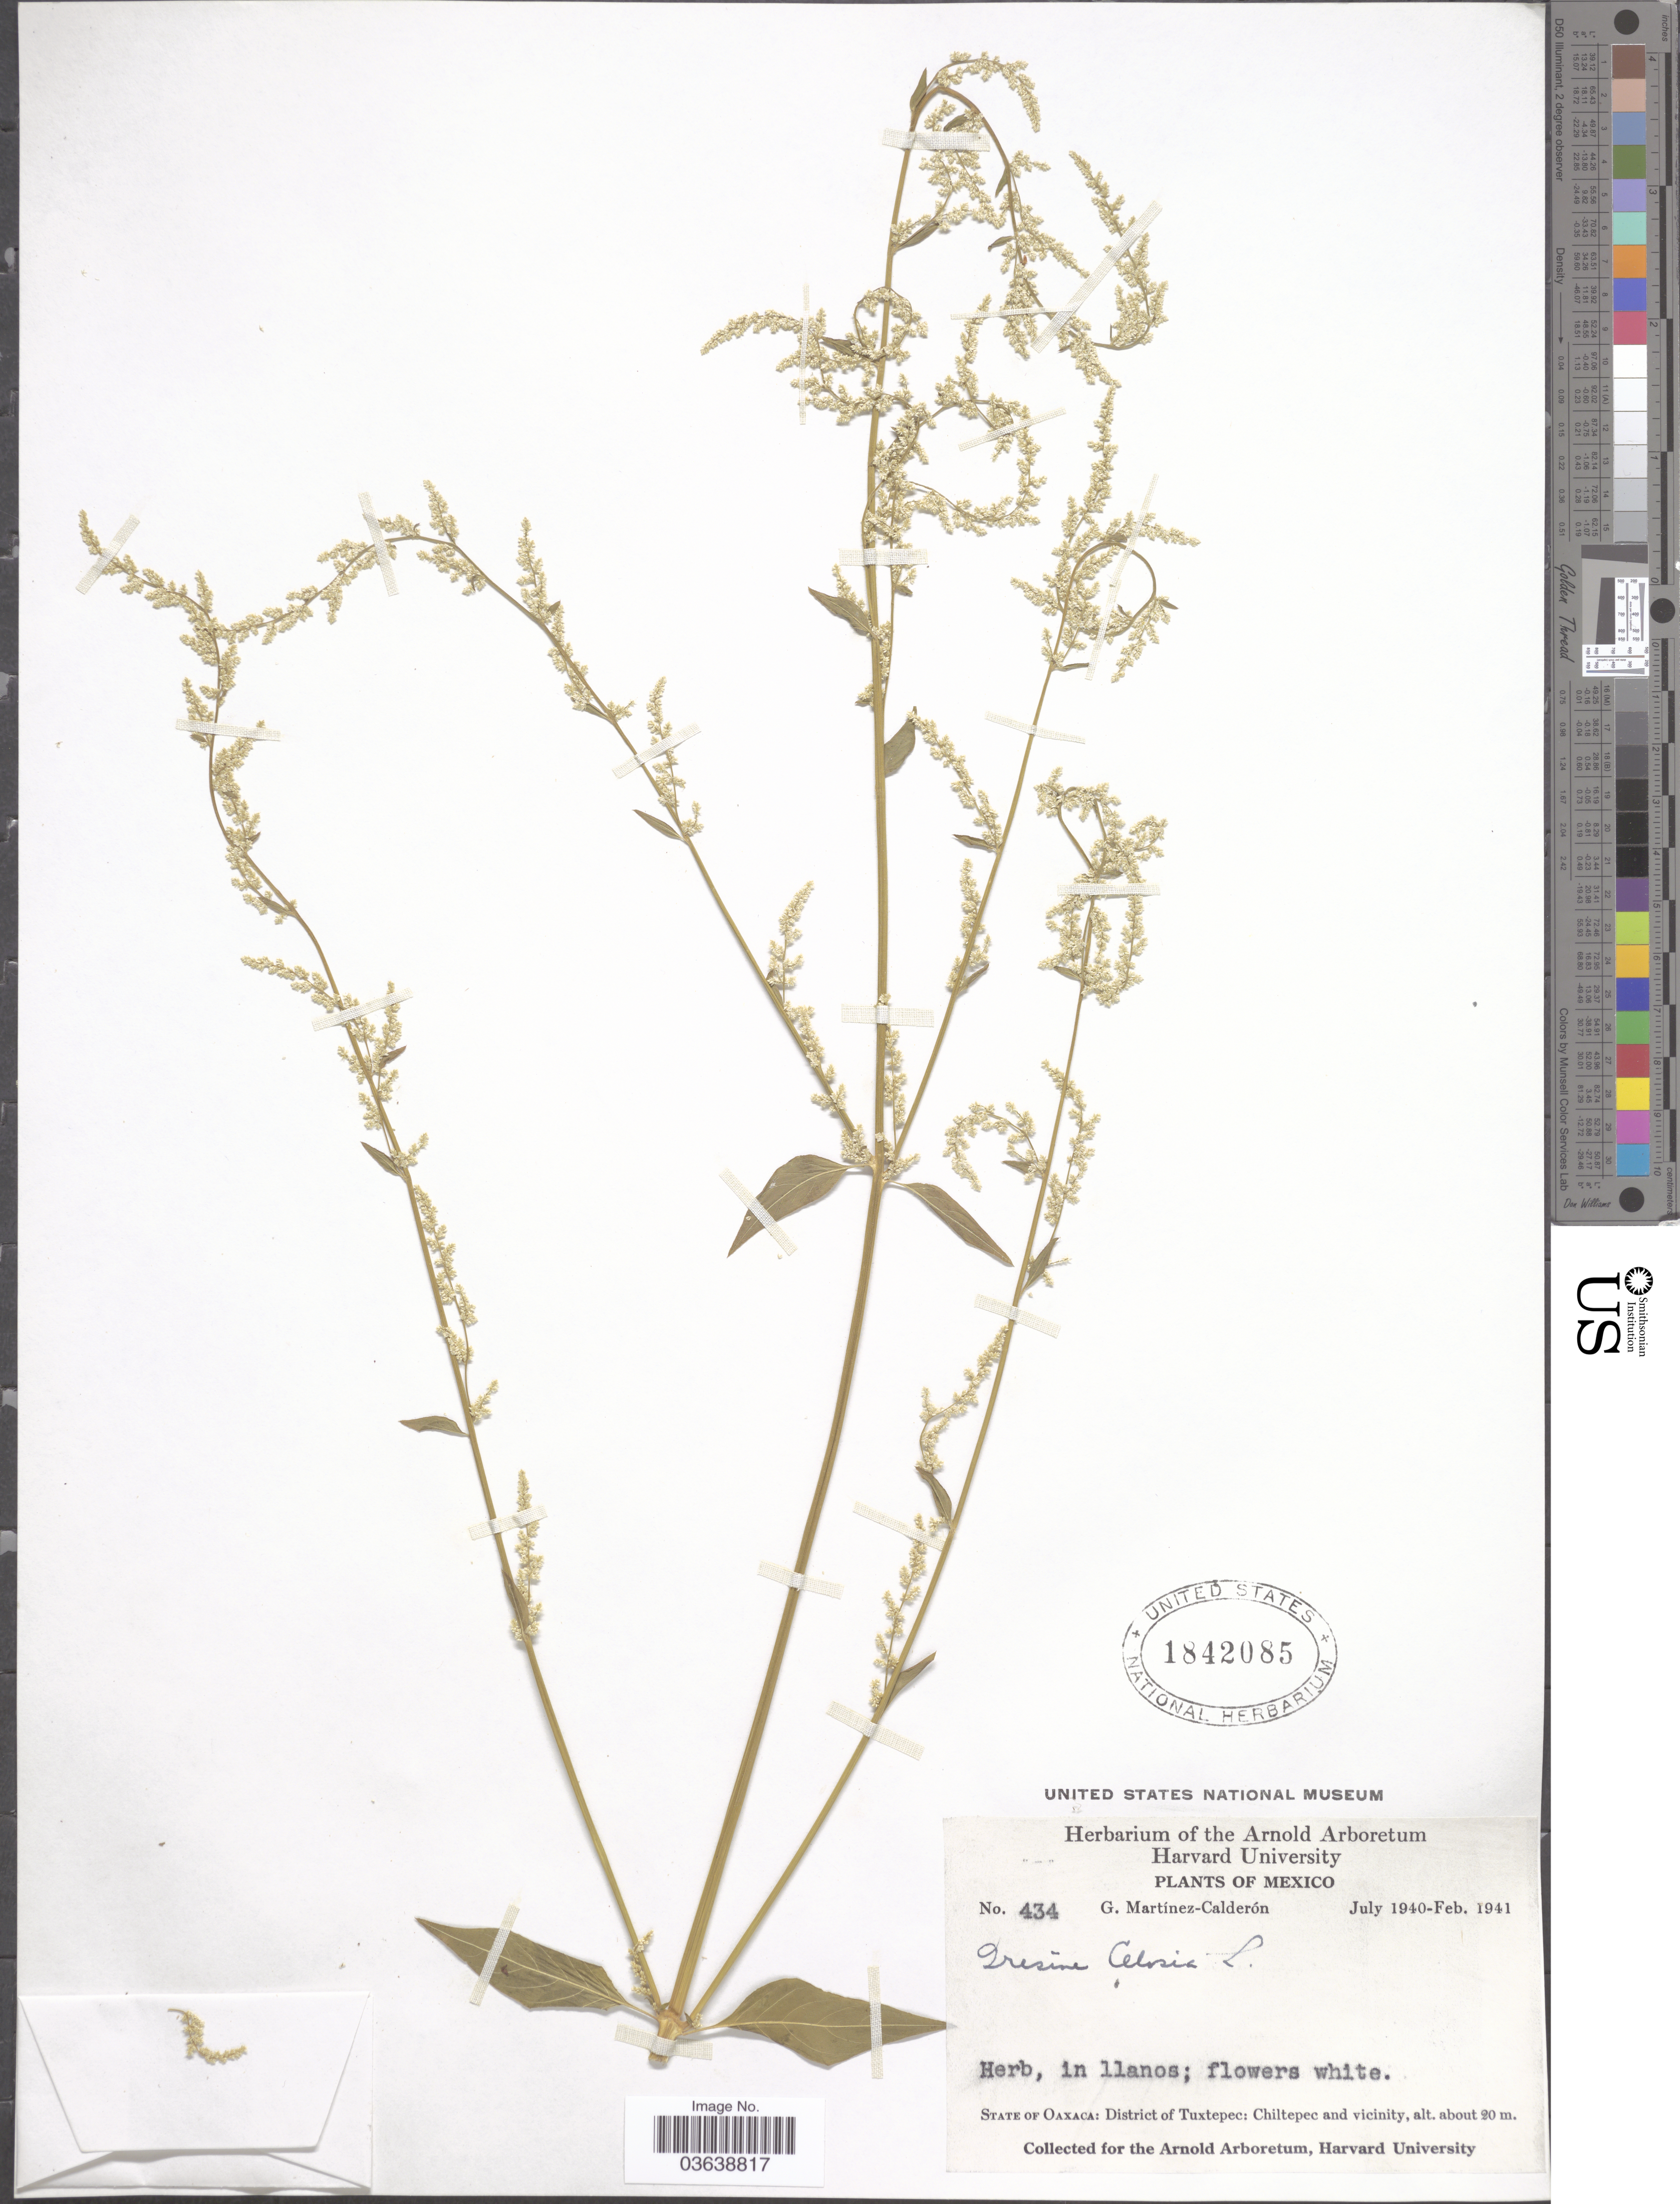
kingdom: Plantae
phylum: Tracheophyta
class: Magnoliopsida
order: Caryophyllales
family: Amaranthaceae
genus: Iresine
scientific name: Iresine celosia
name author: L.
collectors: G. Martínez Calderón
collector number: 434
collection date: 1940-07/1941-02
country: Mexico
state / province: Oaxaca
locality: District of Tuxtepec: Chiltepec and vicinity.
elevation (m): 20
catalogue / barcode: US 1842085